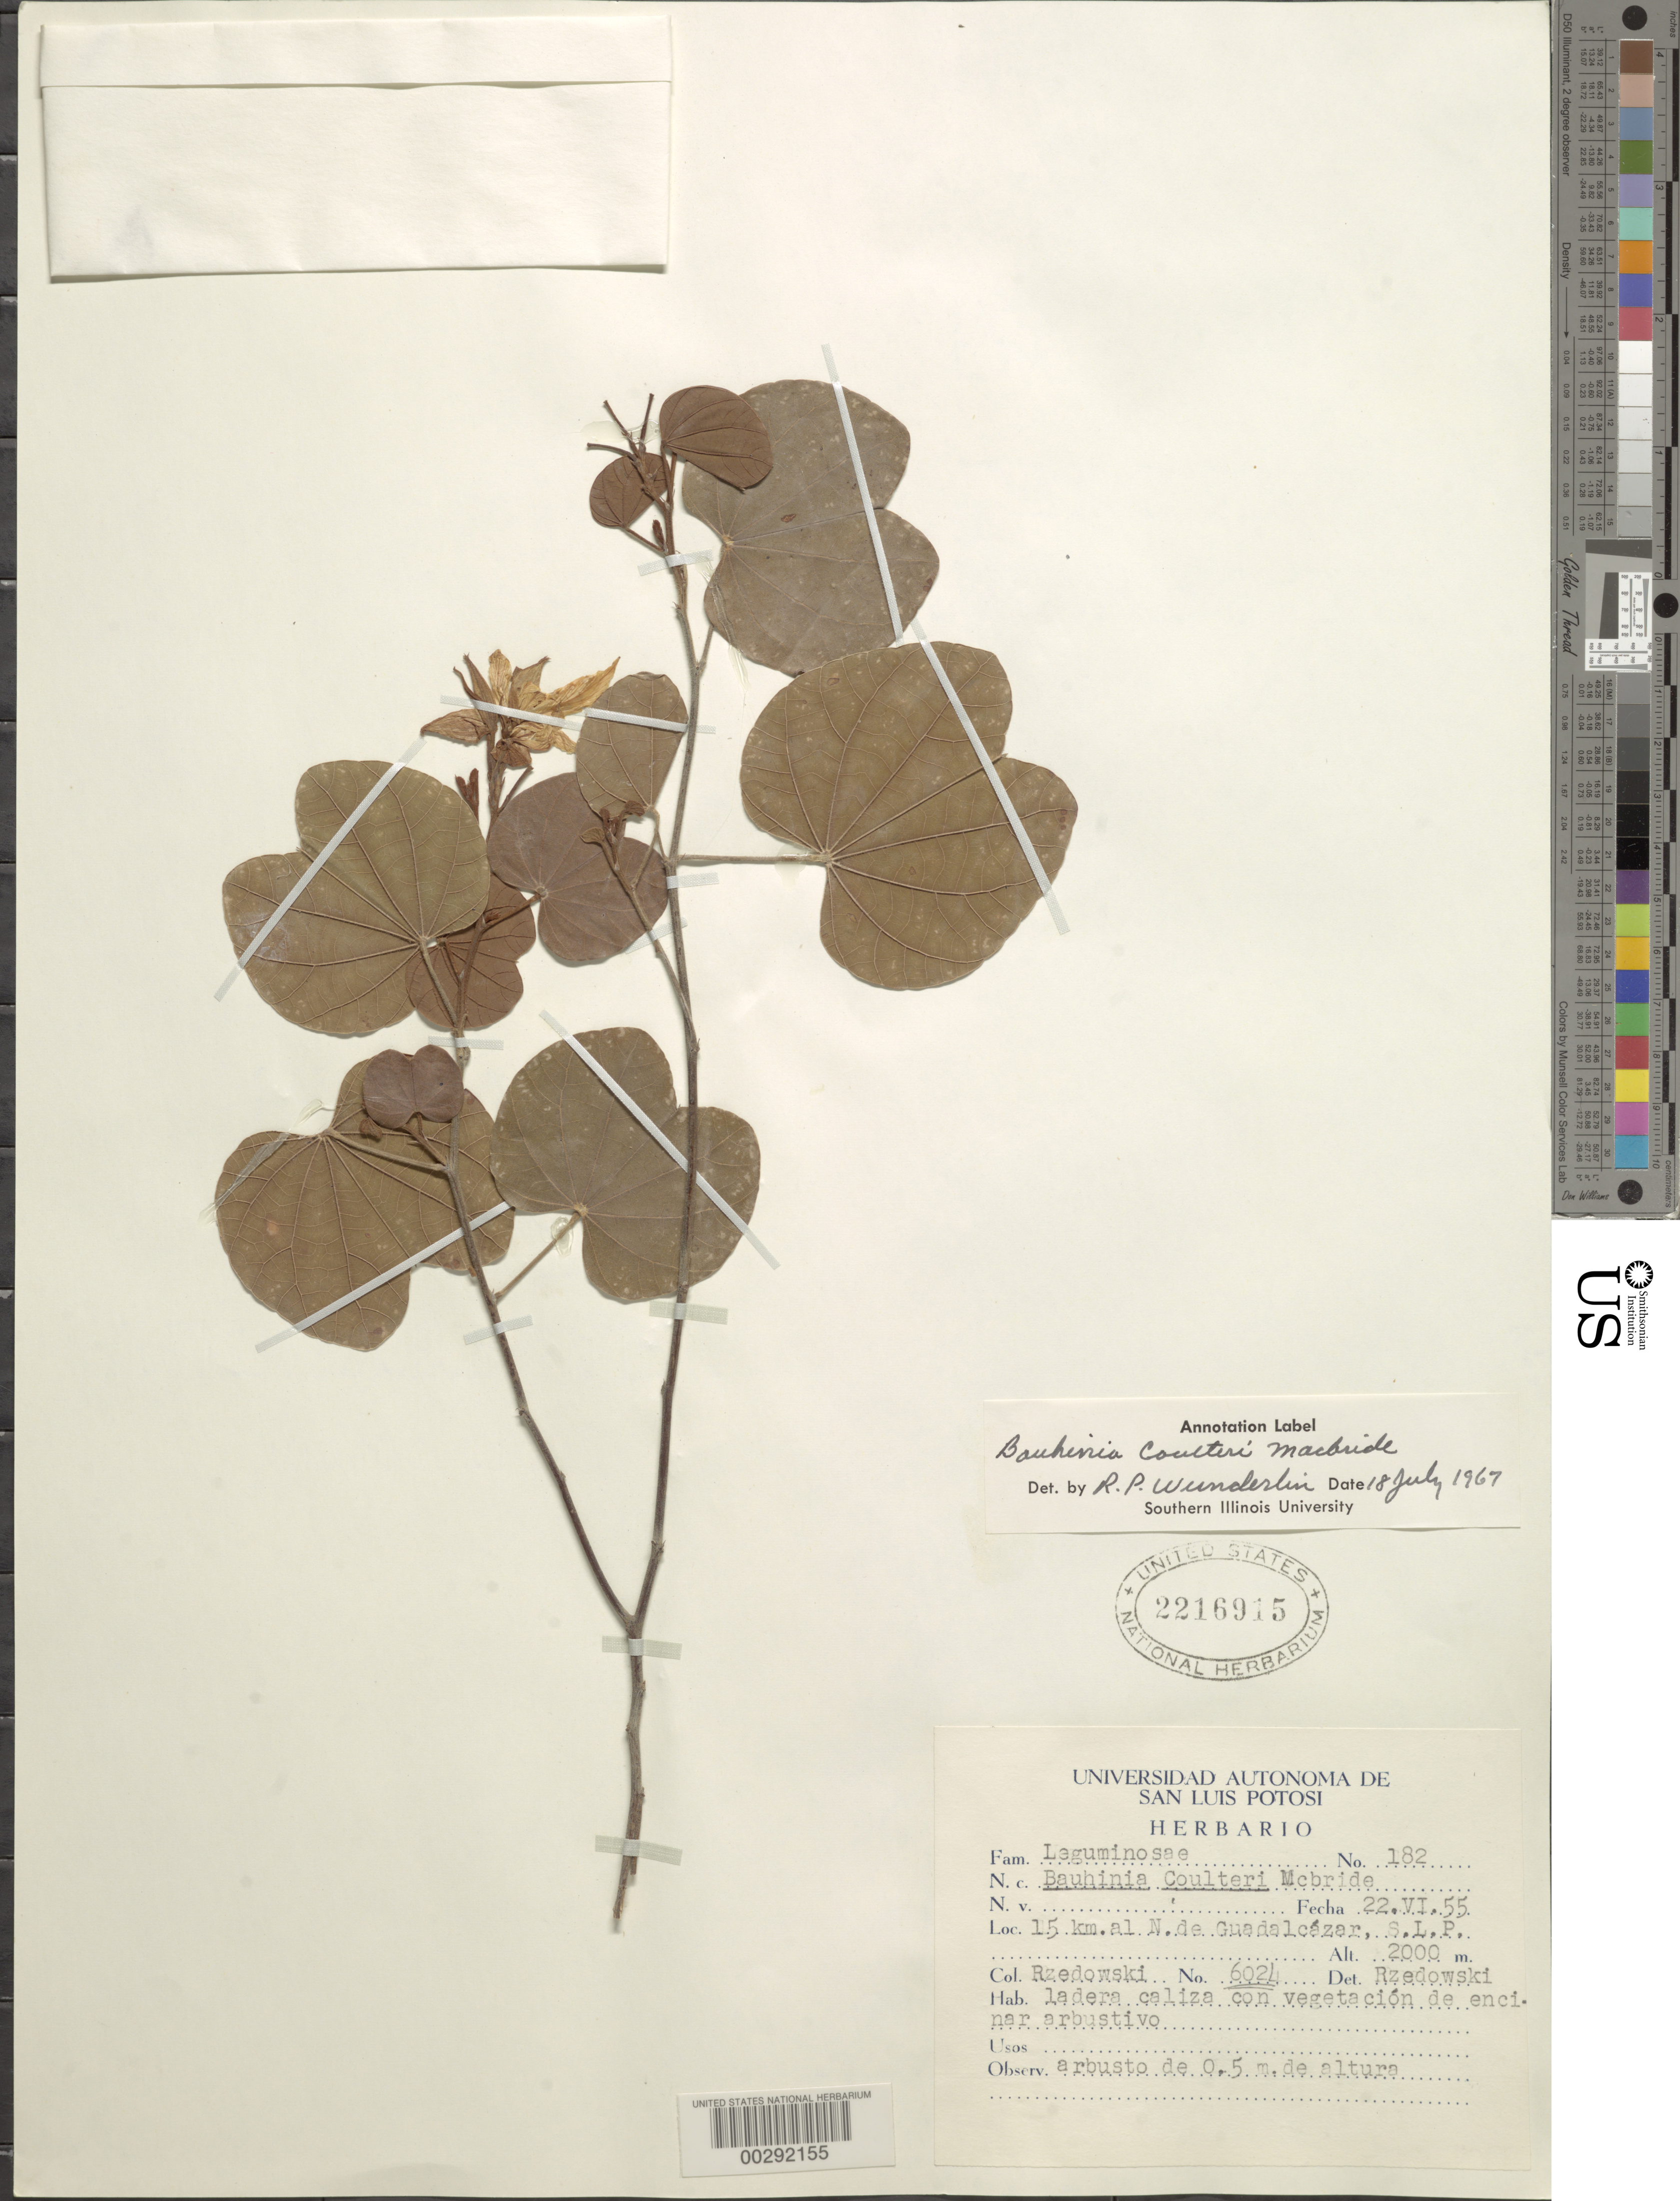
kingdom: Plantae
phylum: Tracheophyta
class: Magnoliopsida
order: Fabales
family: Fabaceae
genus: Bauhinia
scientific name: Bauhinia coulteri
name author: J.F. Macbr.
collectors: J. Rzedowski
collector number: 6024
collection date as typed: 22 Jun 1955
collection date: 1955-06-22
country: Mexico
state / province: San Luis Potosí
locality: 15 km N of Guadalcázar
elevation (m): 2000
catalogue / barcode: US 2216915